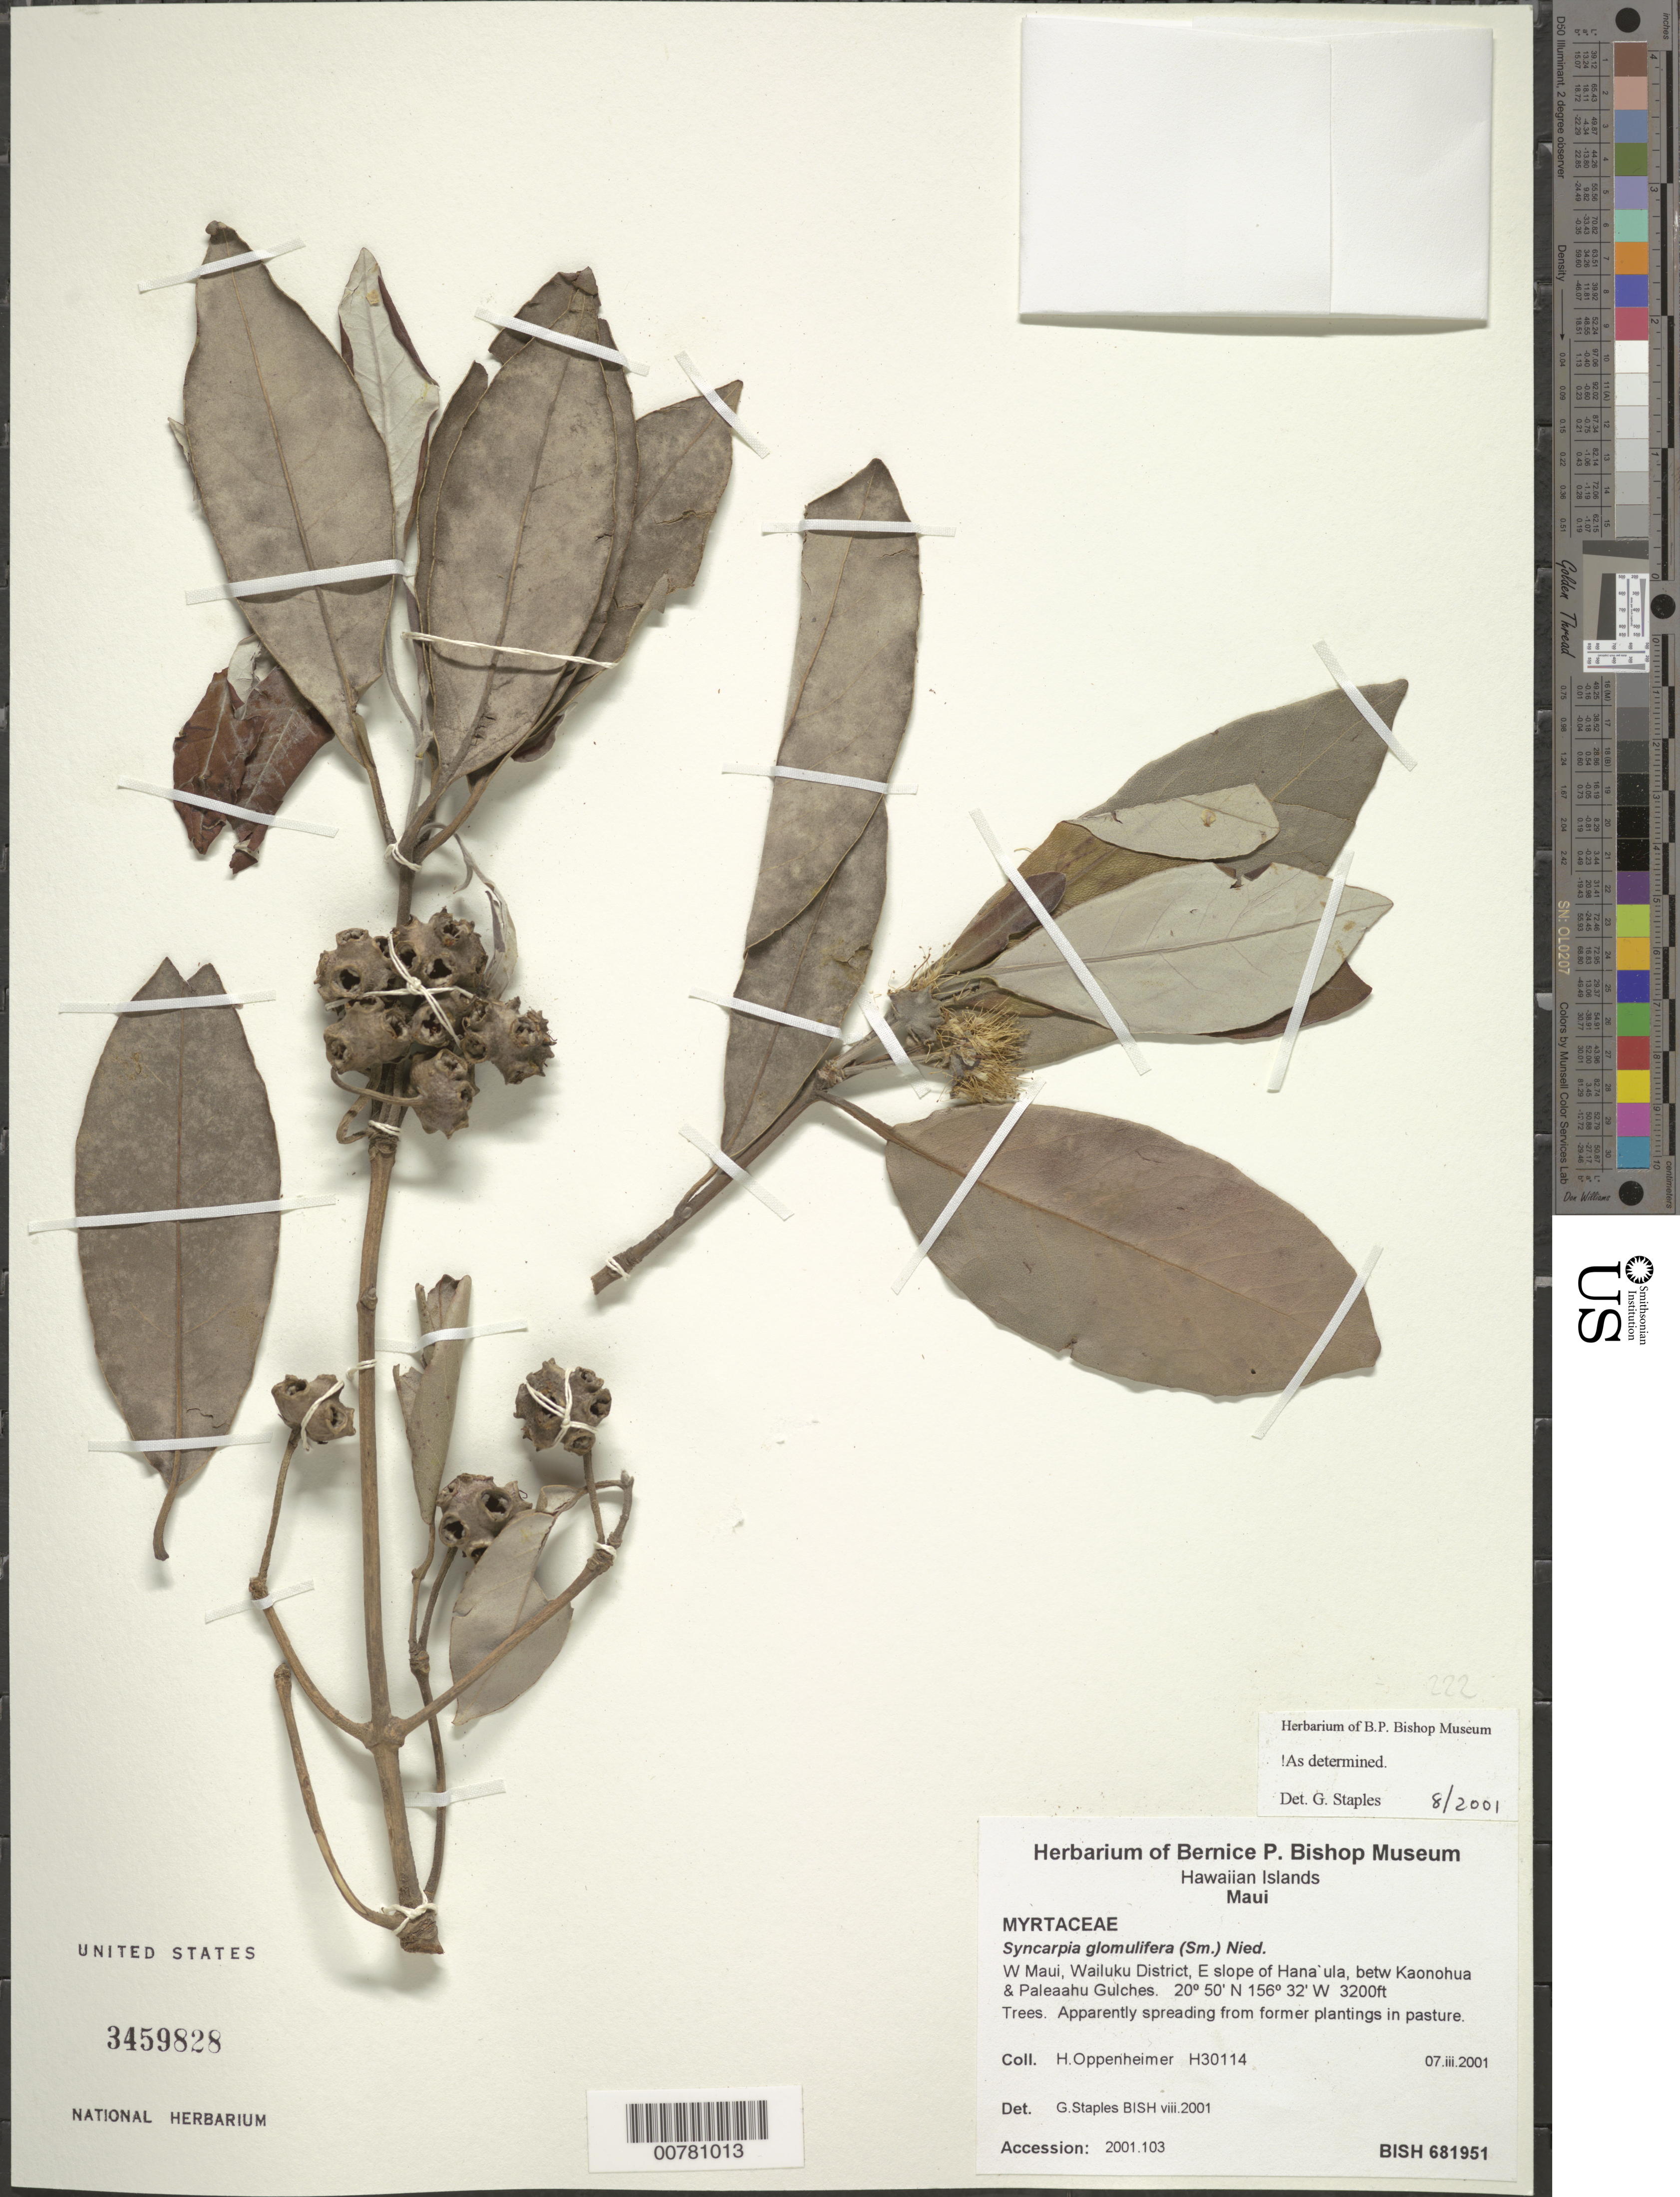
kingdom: Plantae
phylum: Tracheophyta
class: Magnoliopsida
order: Myrtales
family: Myrtaceae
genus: Syncarpia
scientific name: Syncarpia glomulifera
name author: (Sm.) Nied.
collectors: H. Oppenheimer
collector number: H30114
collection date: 2001-03-07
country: United States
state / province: Hawaii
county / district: Maui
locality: Maui. W Maui, Wailuku District, E slope of Hana'ula, betw Kaonohua & Paleaahu Gulches.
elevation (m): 975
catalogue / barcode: US 3459828